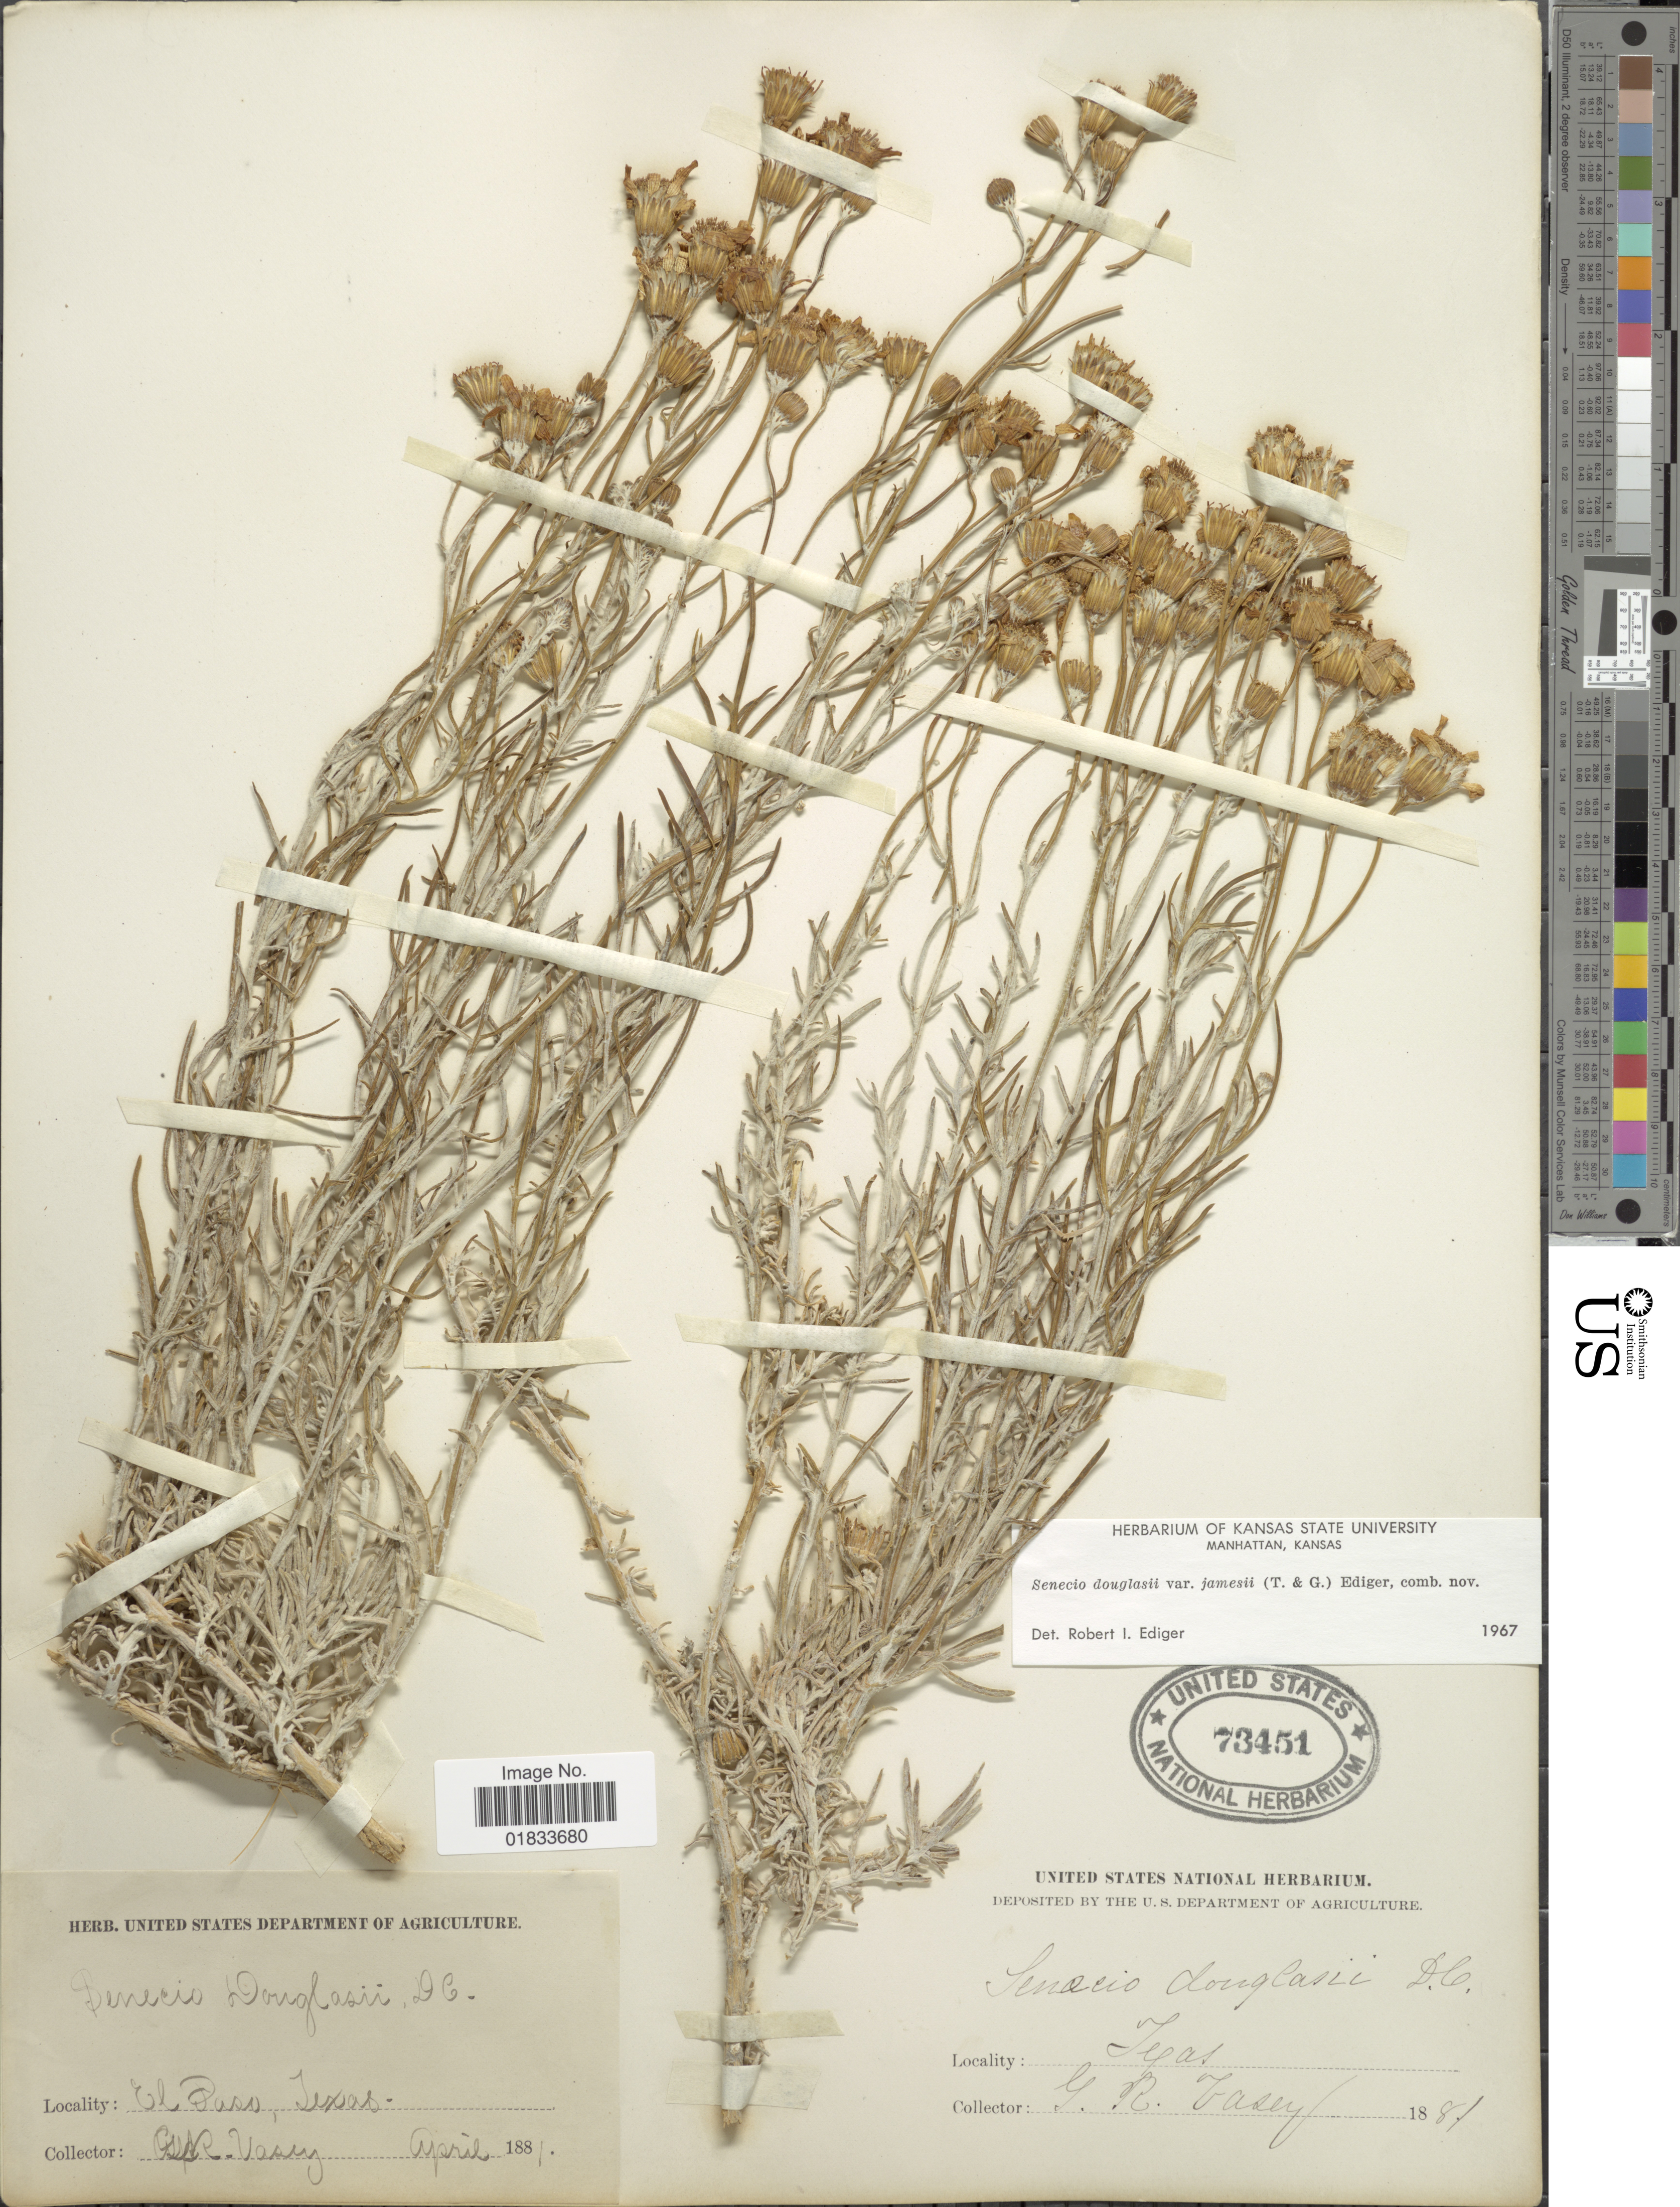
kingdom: Plantae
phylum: Tracheophyta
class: Magnoliopsida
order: Asterales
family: Asteraceae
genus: Senecio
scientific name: Senecio flaccidus var. flaccidus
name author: Less.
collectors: G. R. Vasey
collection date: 1881-04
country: United States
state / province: Texas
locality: El Paso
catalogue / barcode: US 73451